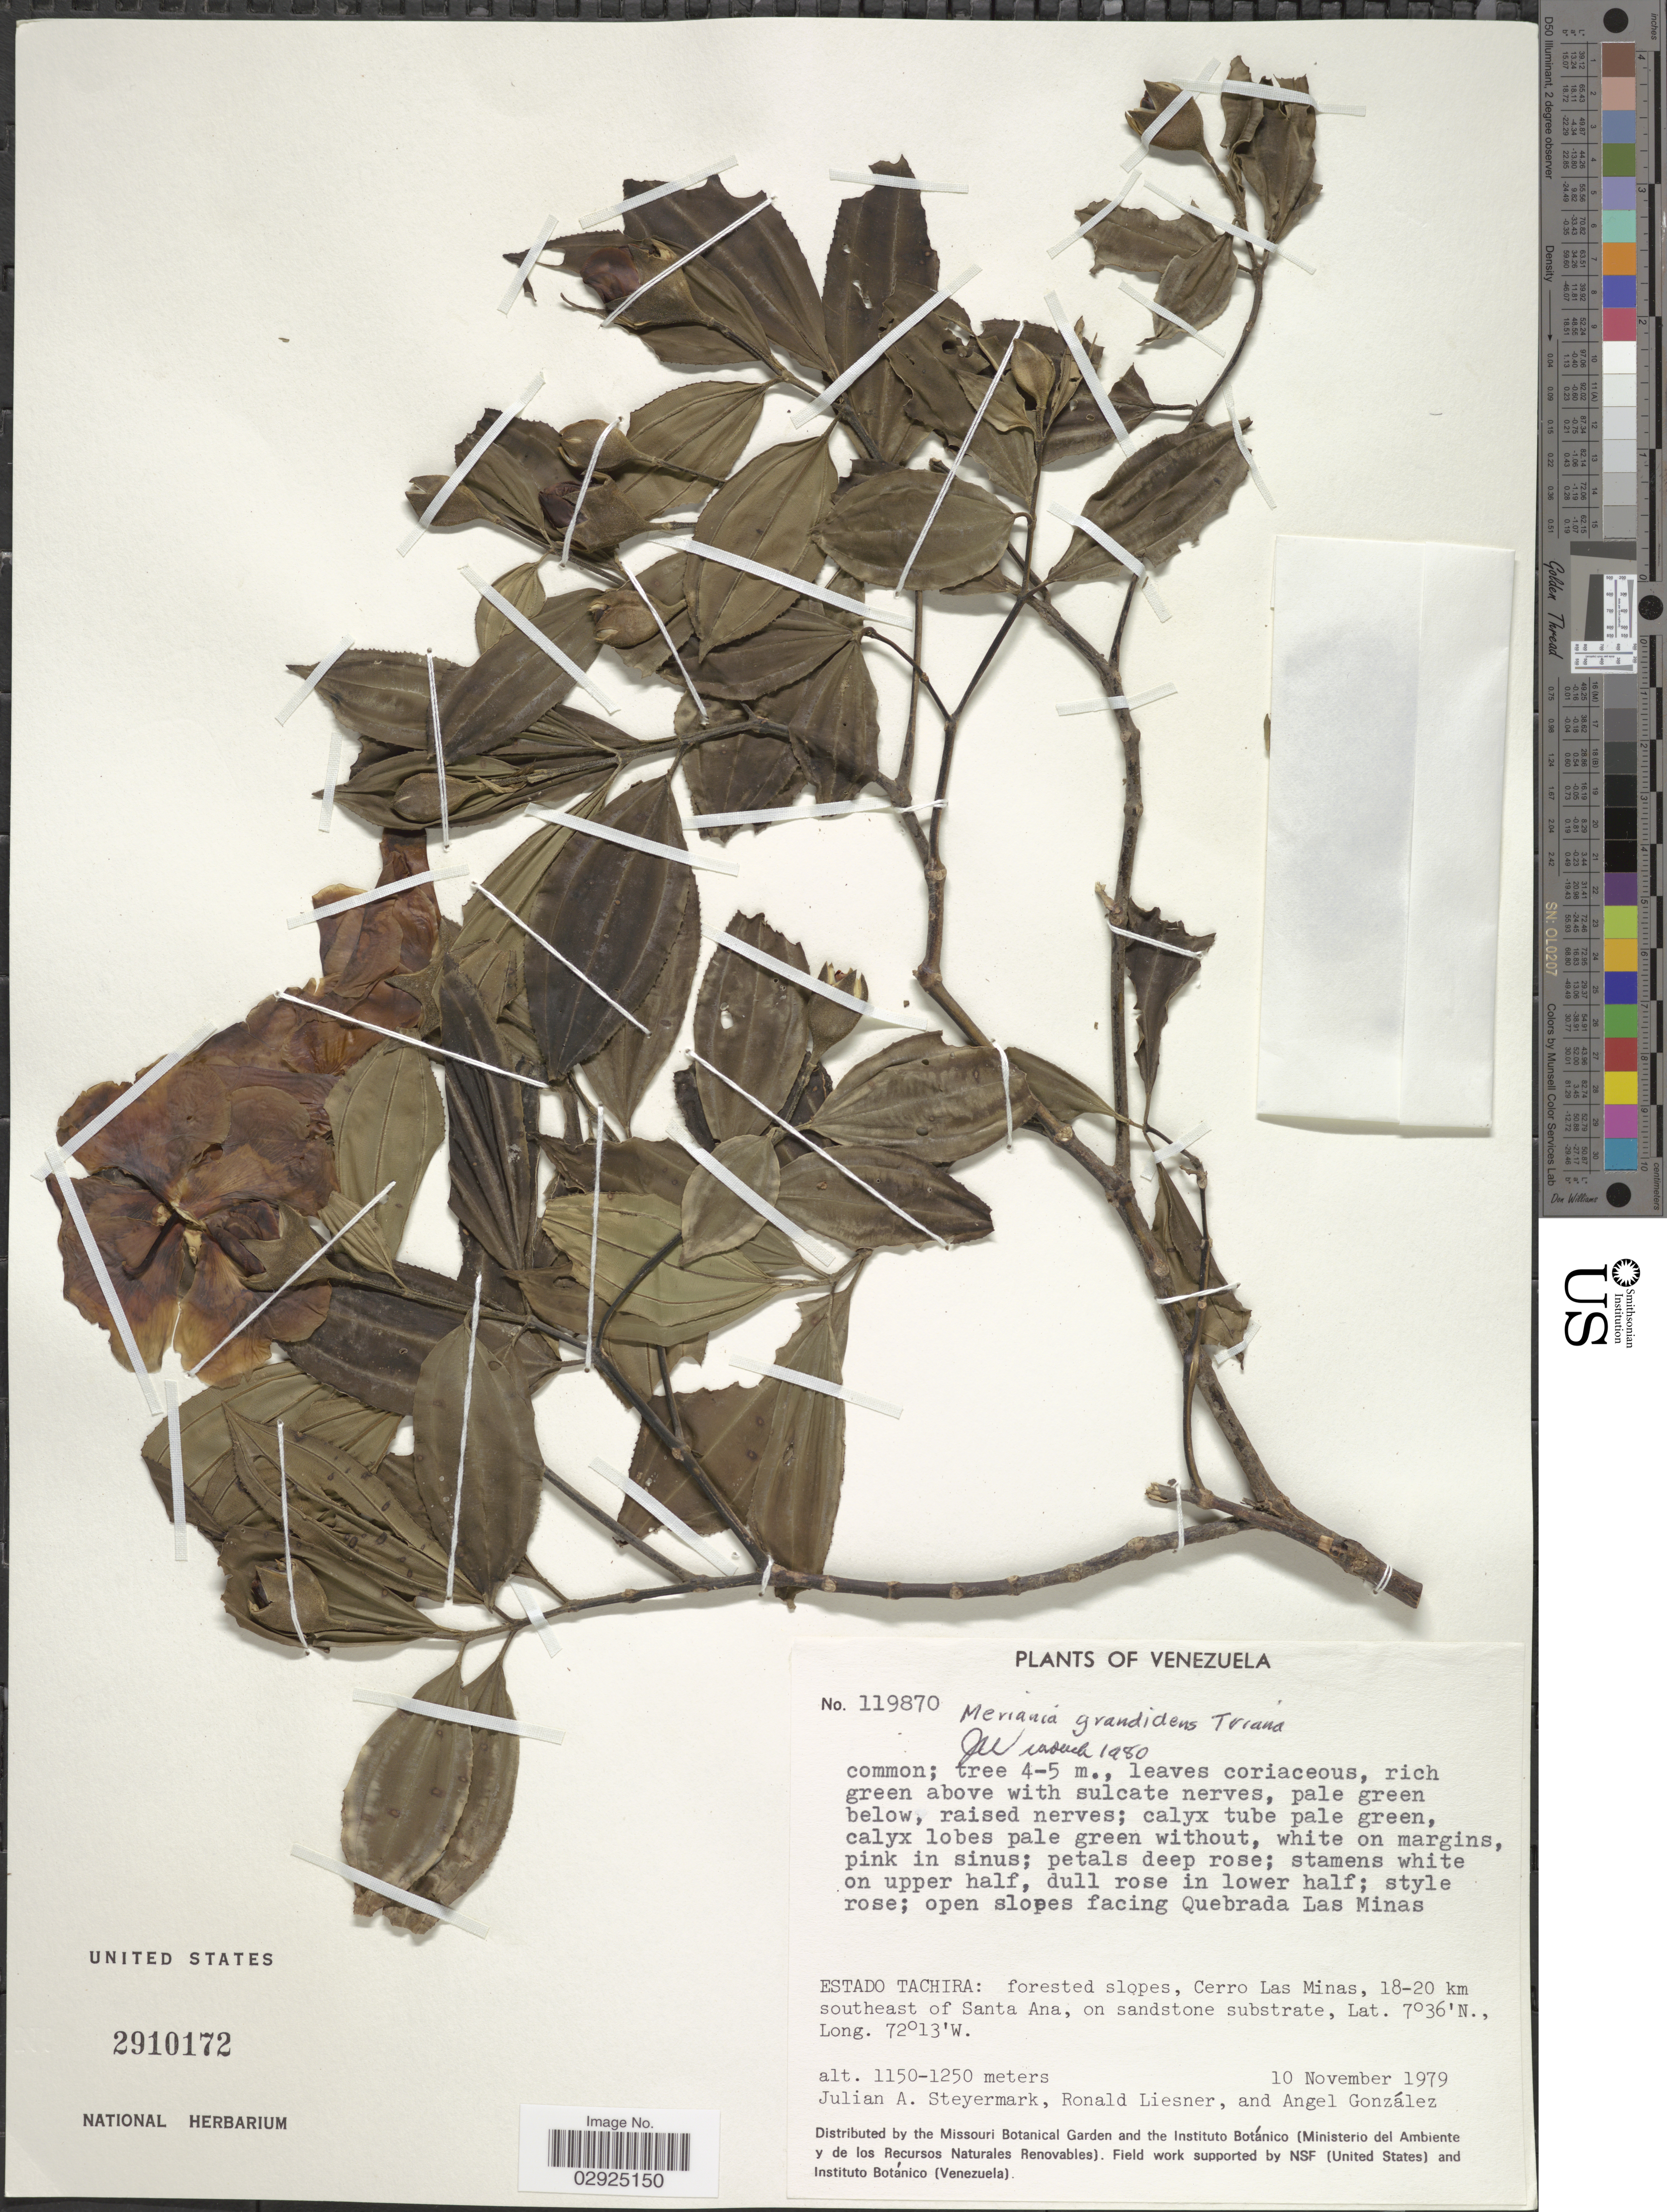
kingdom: Plantae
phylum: Tracheophyta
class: Magnoliopsida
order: Myrtales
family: Melastomataceae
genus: Meriania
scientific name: Meriania grandidens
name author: Triana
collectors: J. Steyermark, R. L. Liesner & A. C. González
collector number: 119870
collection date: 1979-11-10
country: Venezuela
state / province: Tachira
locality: Forested slopes, Cerro Las Minas, 18-20 km southeast of Santa Ana, on sandstone substrate.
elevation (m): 1150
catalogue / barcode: US 2910172